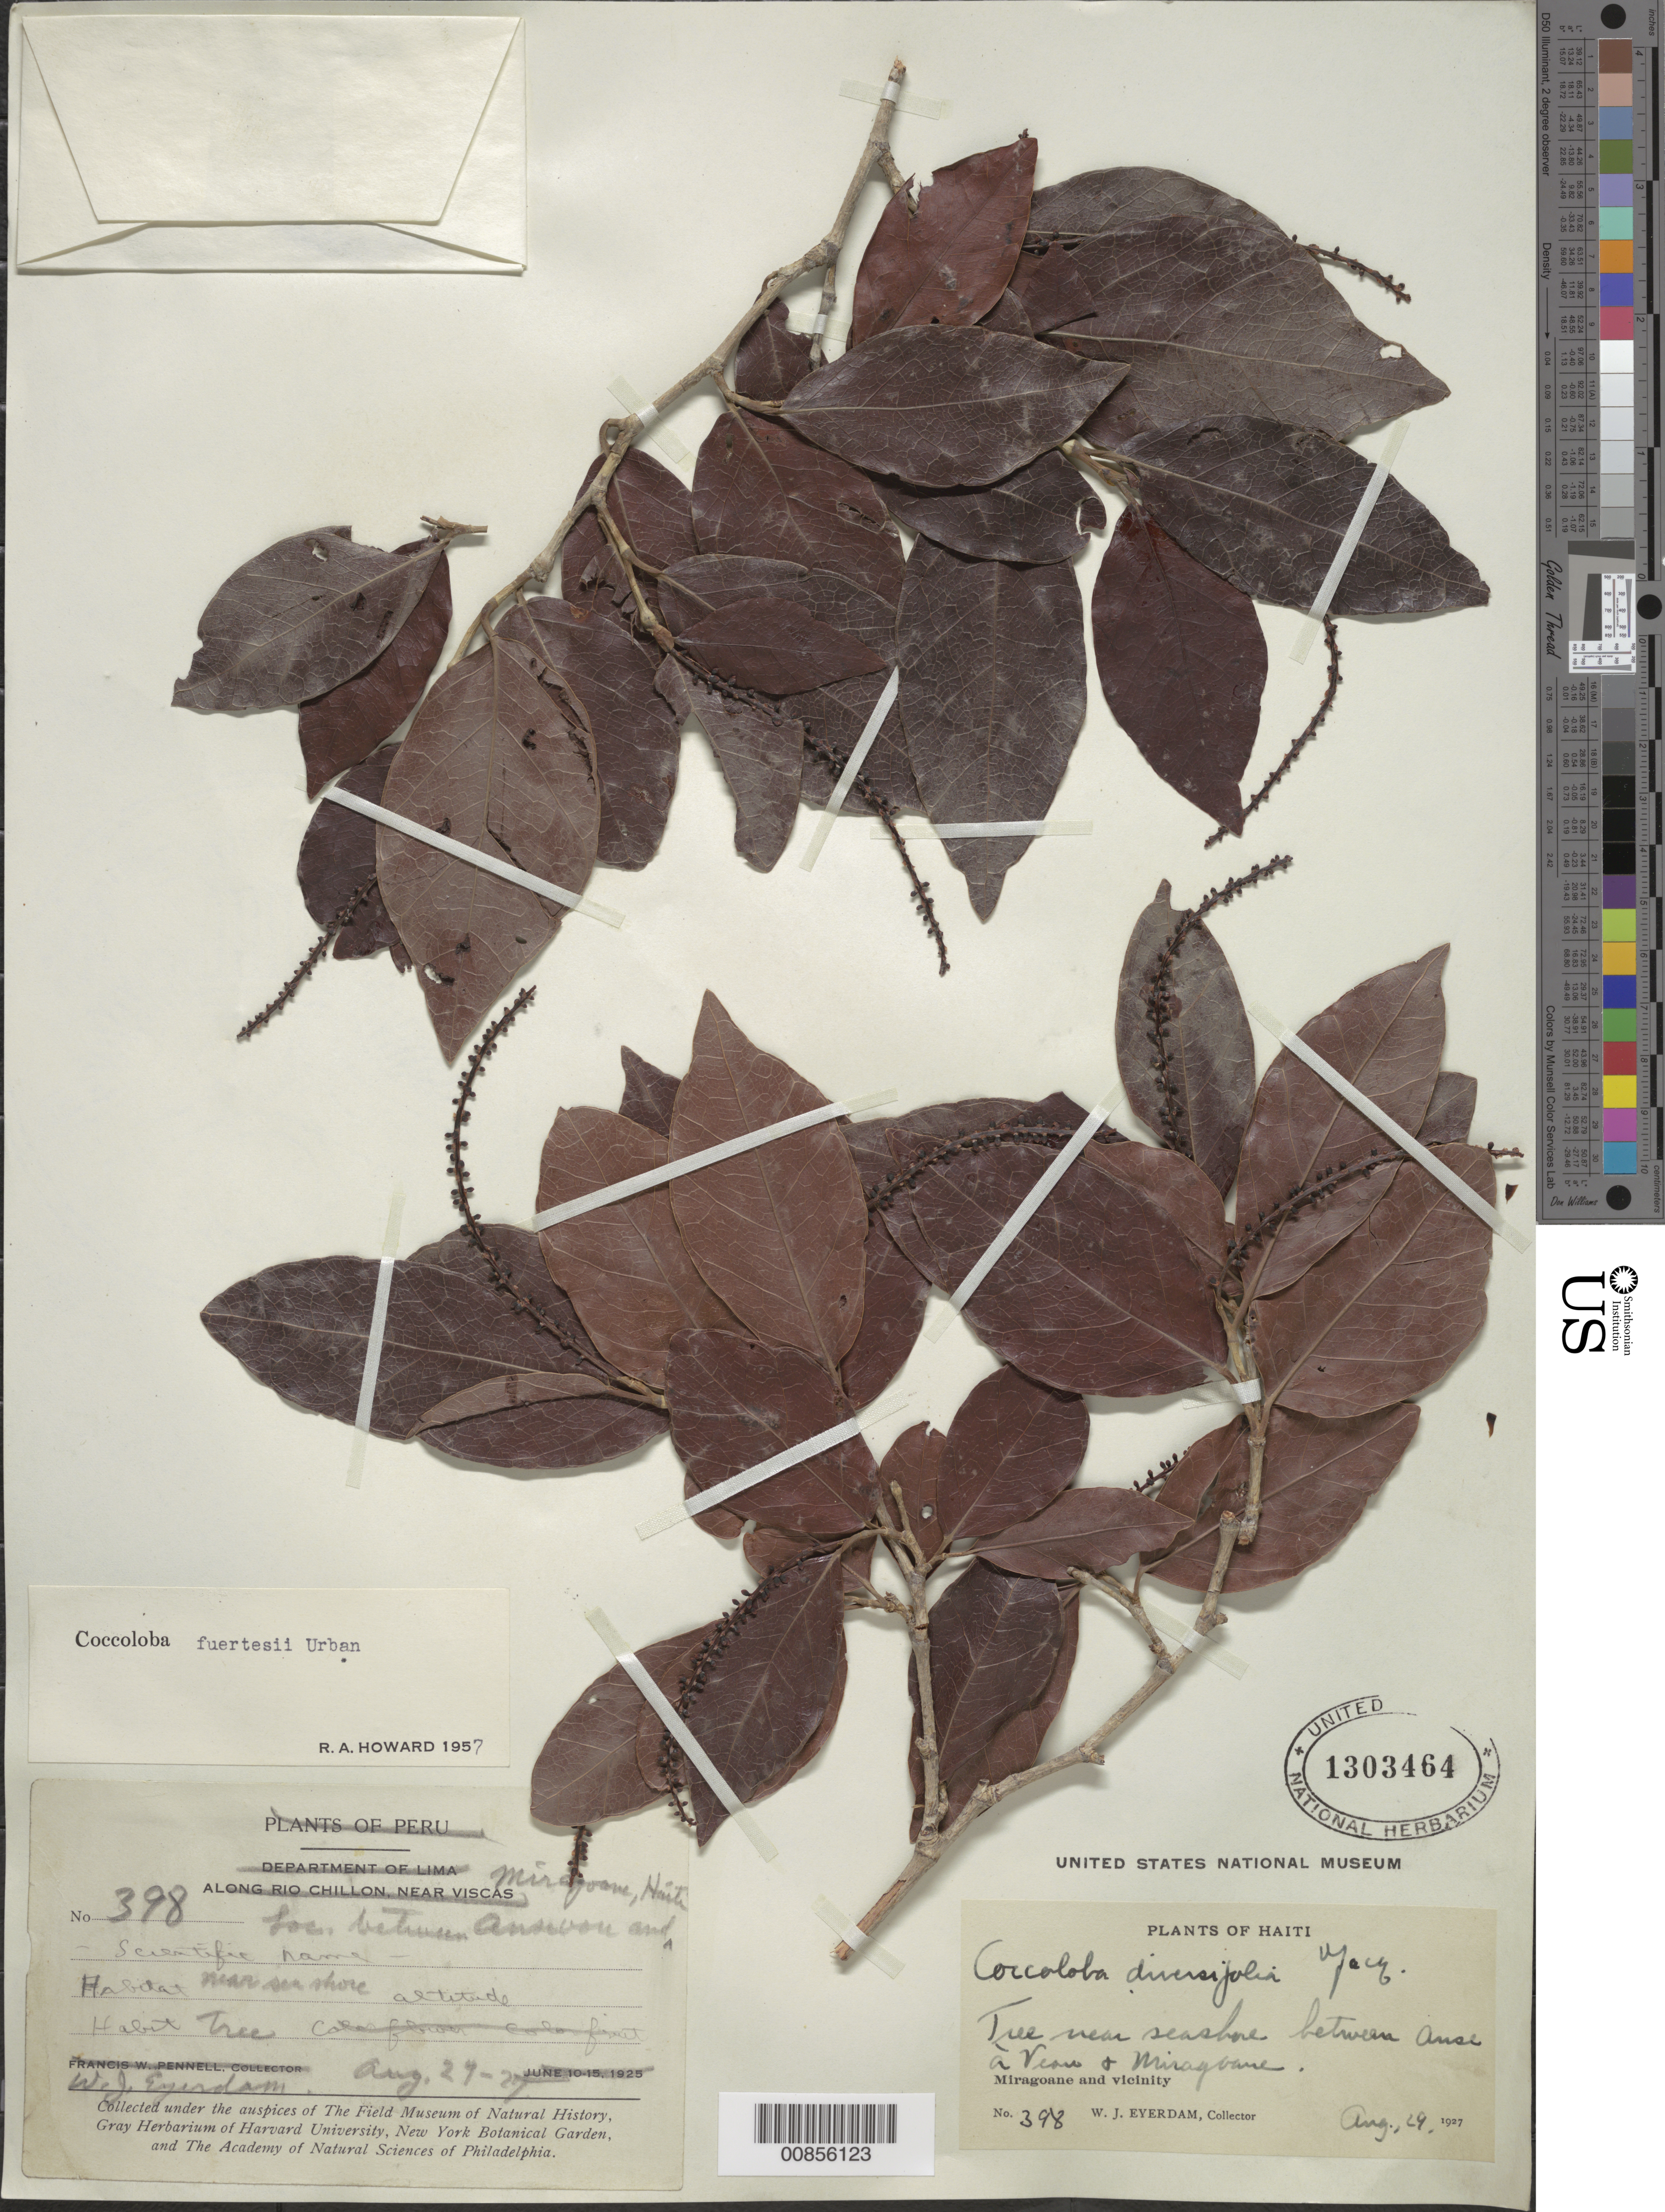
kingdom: Plantae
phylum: Tracheophyta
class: Magnoliopsida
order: Caryophyllales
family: Polygonaceae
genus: Coccoloba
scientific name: Coccoloba fuertesii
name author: Urb.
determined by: Howard, R. A.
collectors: W. J. Eyerdam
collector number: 398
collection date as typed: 29 Aug 1927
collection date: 1927-08-29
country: Haiti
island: Hispaniola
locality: Miragoane and vicinity. Near seashore between Anse a Veau and Miragoane.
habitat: Near seashore.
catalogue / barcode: US 1303464